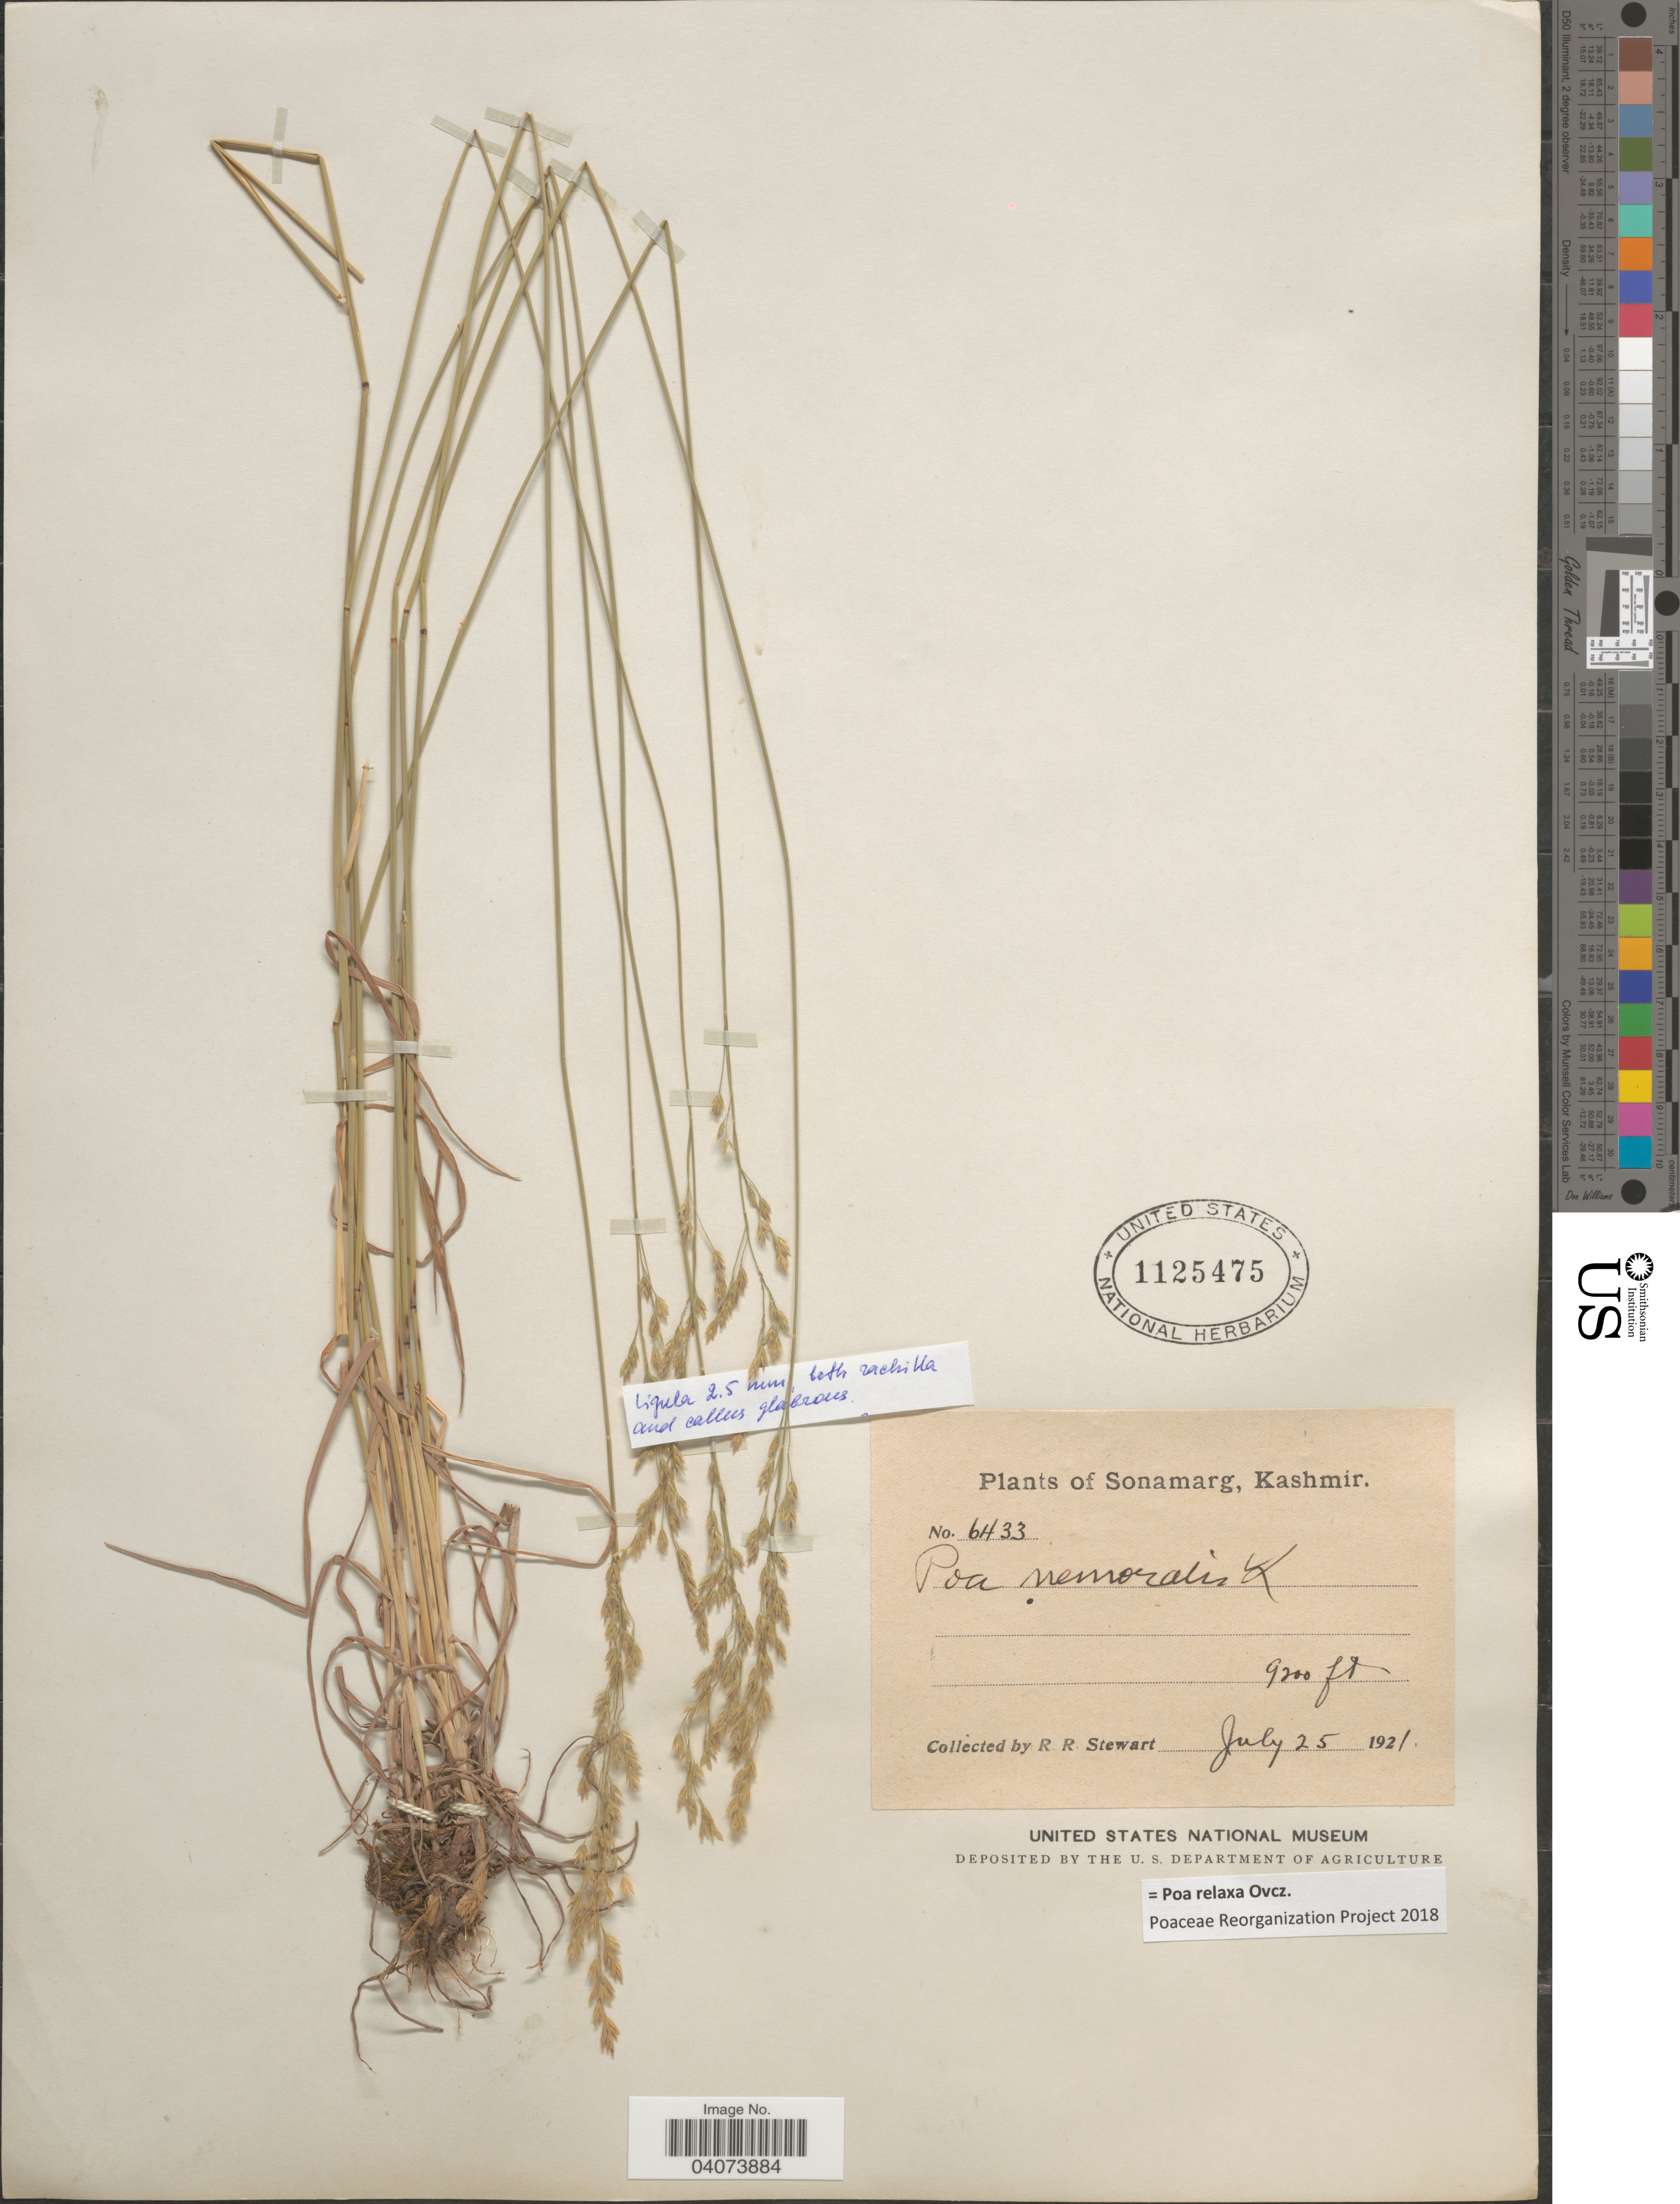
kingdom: Plantae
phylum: Tracheophyta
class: Liliopsida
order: Poales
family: Poaceae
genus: Poa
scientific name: Poa relaxa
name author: Ovcz.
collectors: R. Stewart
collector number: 6433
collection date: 1921-07-25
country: India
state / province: Jammu and Kashmir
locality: Sonamarg, Kashmir.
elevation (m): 2804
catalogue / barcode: US 1125475